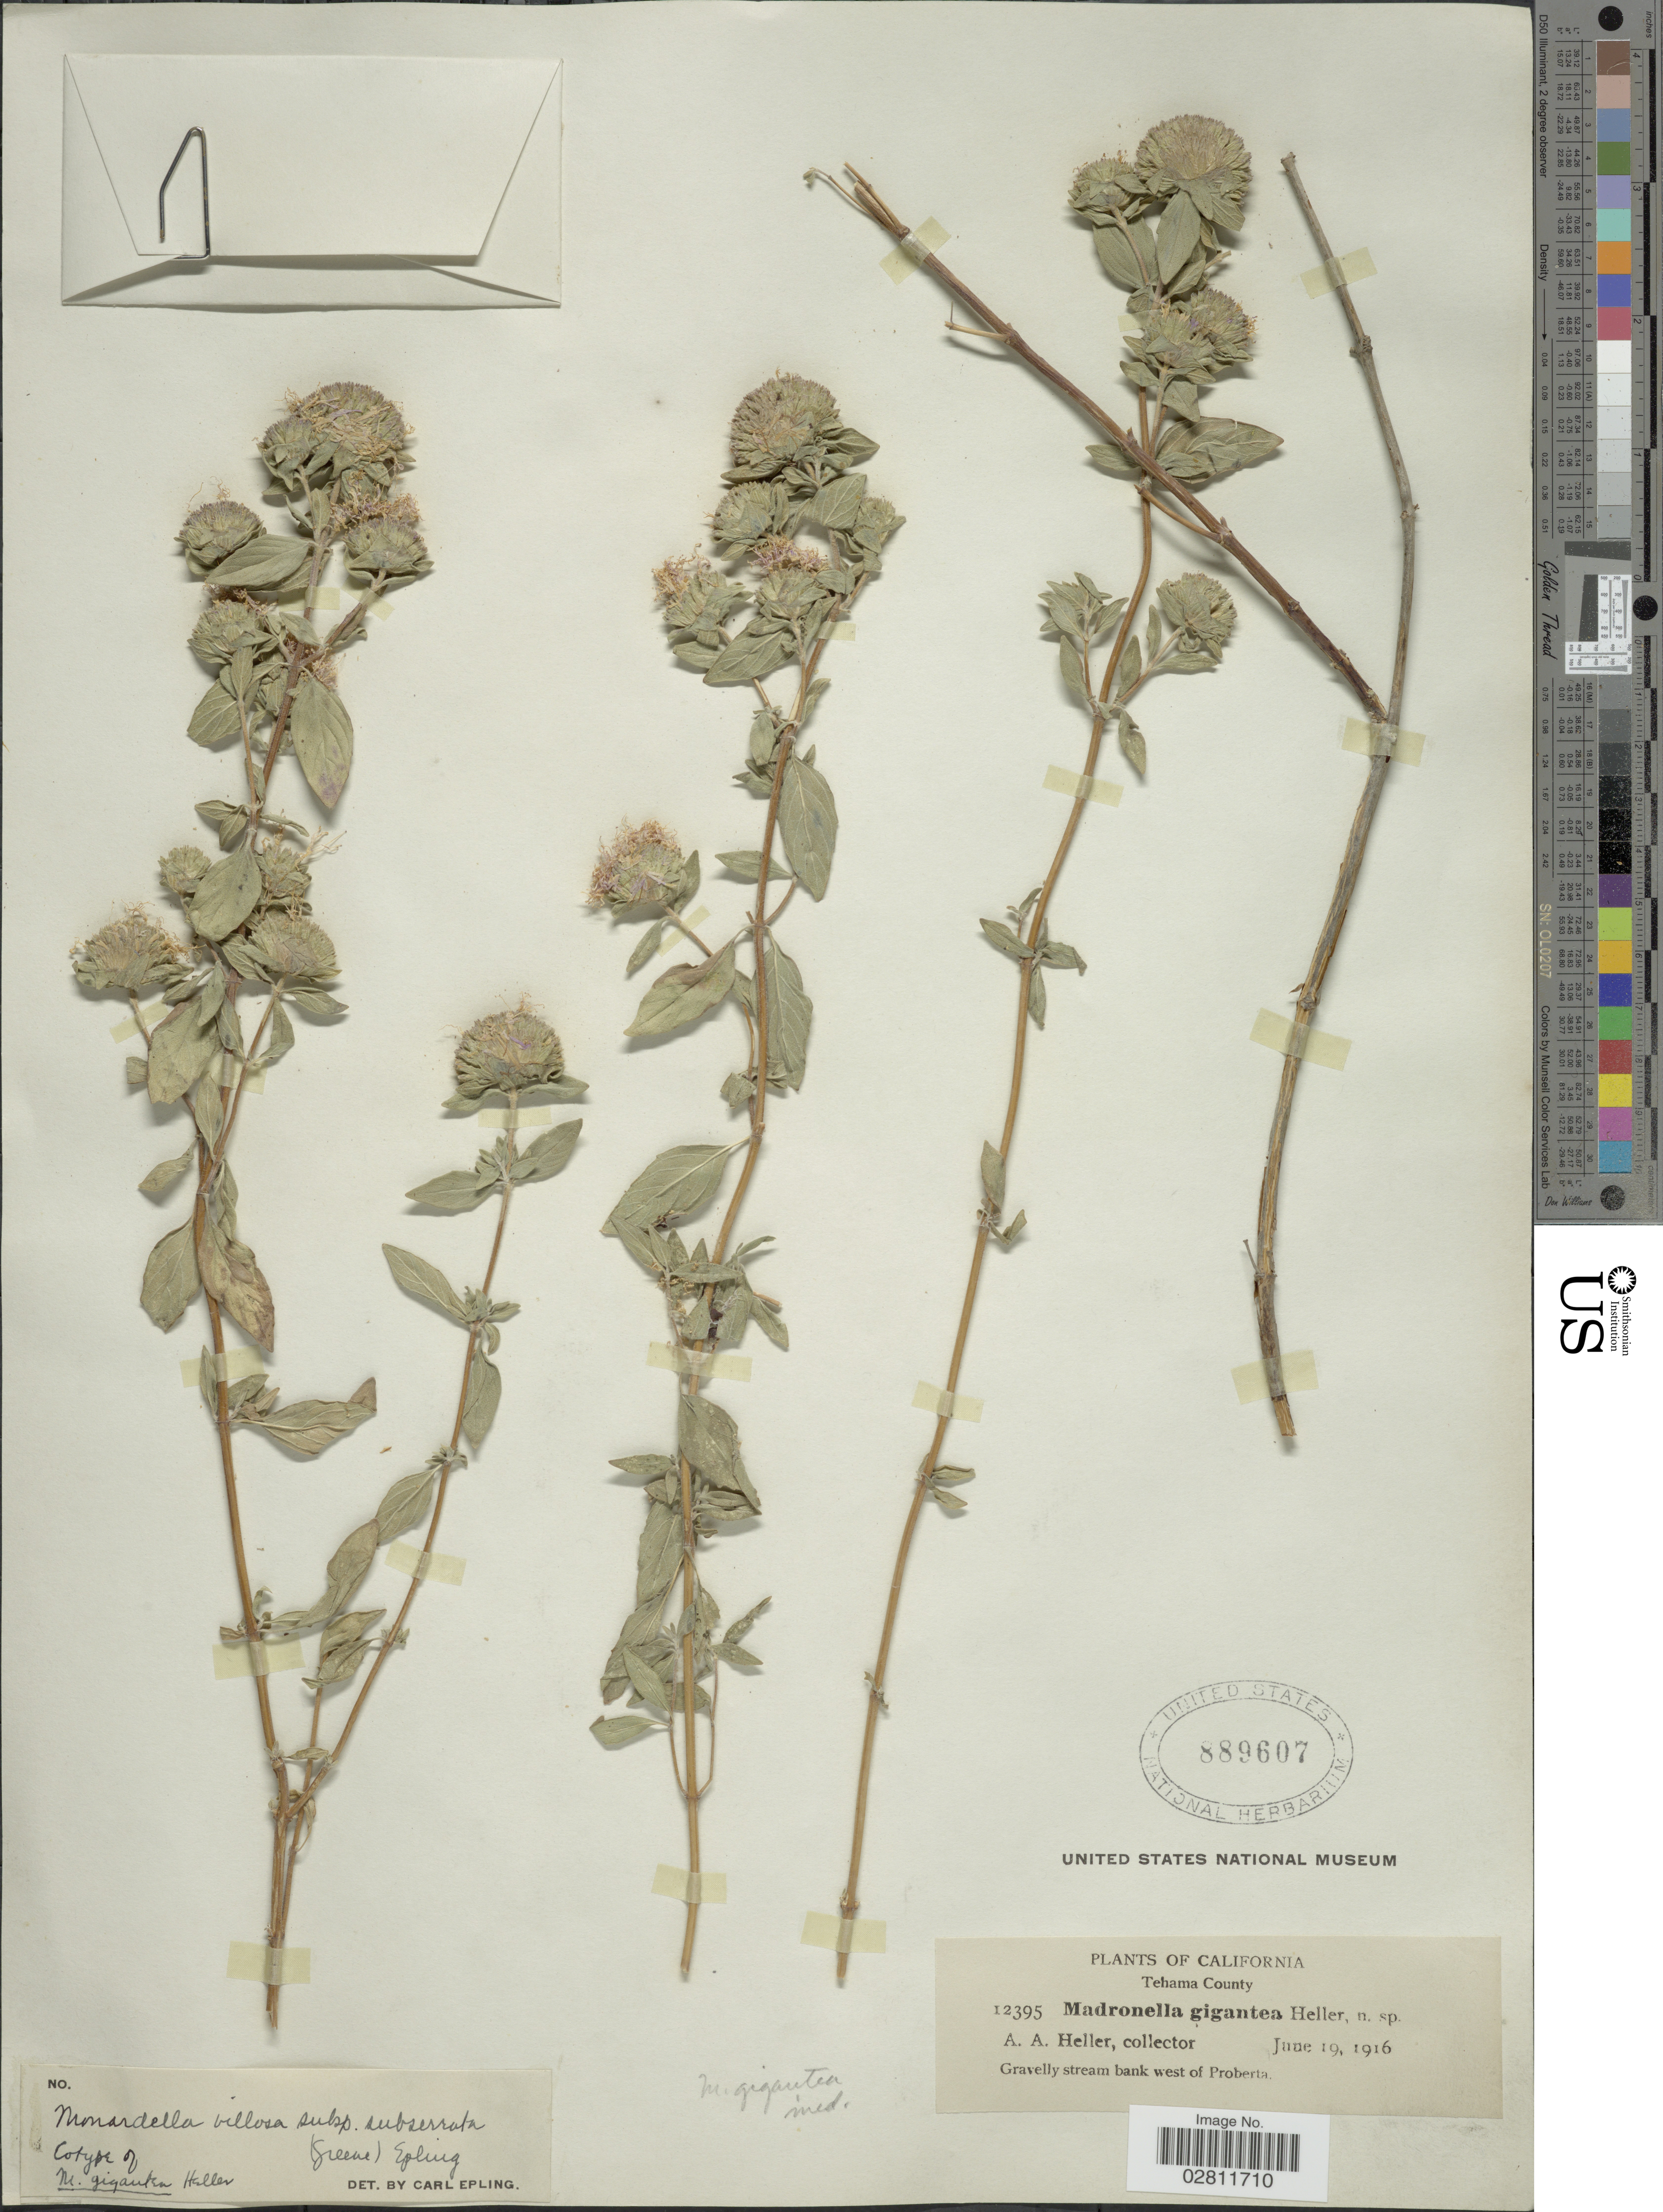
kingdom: Plantae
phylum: Tracheophyta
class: Magnoliopsida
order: Lamiales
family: Lamiaceae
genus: Monardella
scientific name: Monardella villosa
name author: Benth.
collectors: A. A. Heller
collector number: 12395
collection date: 1916-06-19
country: United States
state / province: California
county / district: Tehama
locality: Tehama County. Gravelly stream bank of Proberta.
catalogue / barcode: US 889607